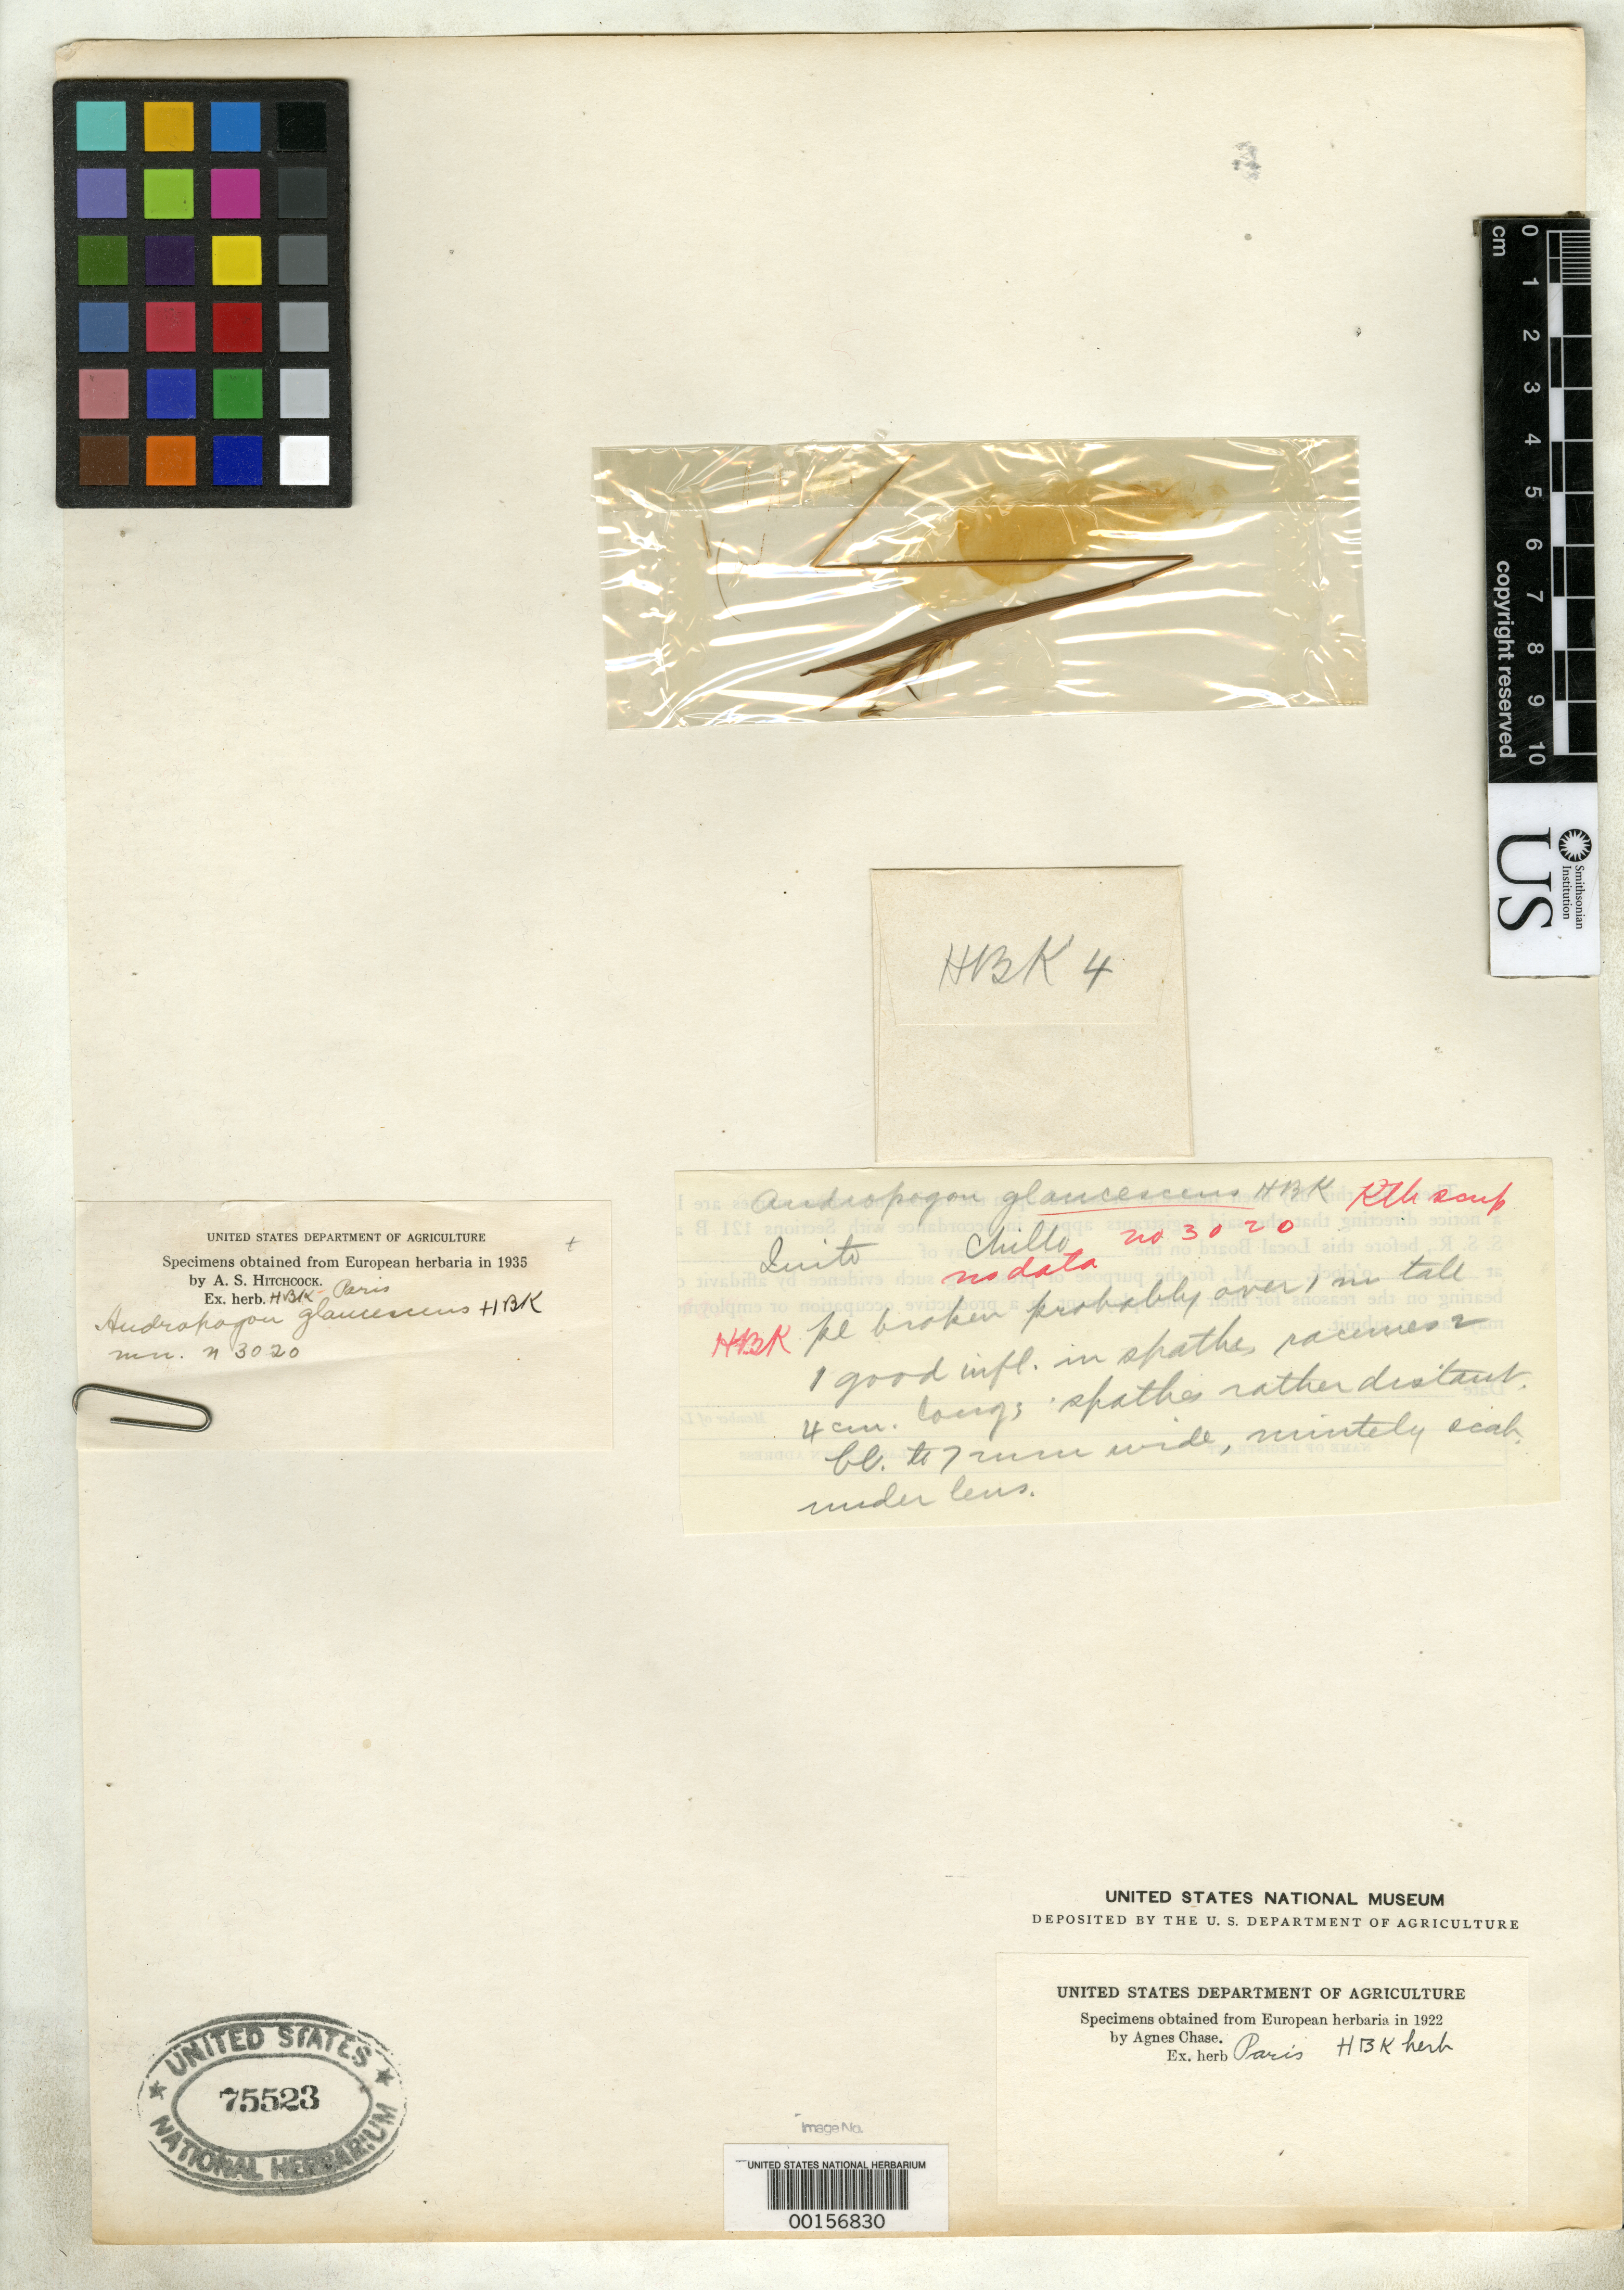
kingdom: Plantae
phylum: Tracheophyta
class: Liliopsida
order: Poales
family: Poaceae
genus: Andropogon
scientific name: Andropogon glaucescens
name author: Kunth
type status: Type Fragment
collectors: ex herb. H.B.K.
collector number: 3020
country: Ecuador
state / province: Pichincha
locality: Reg. Quito.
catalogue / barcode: US 75523